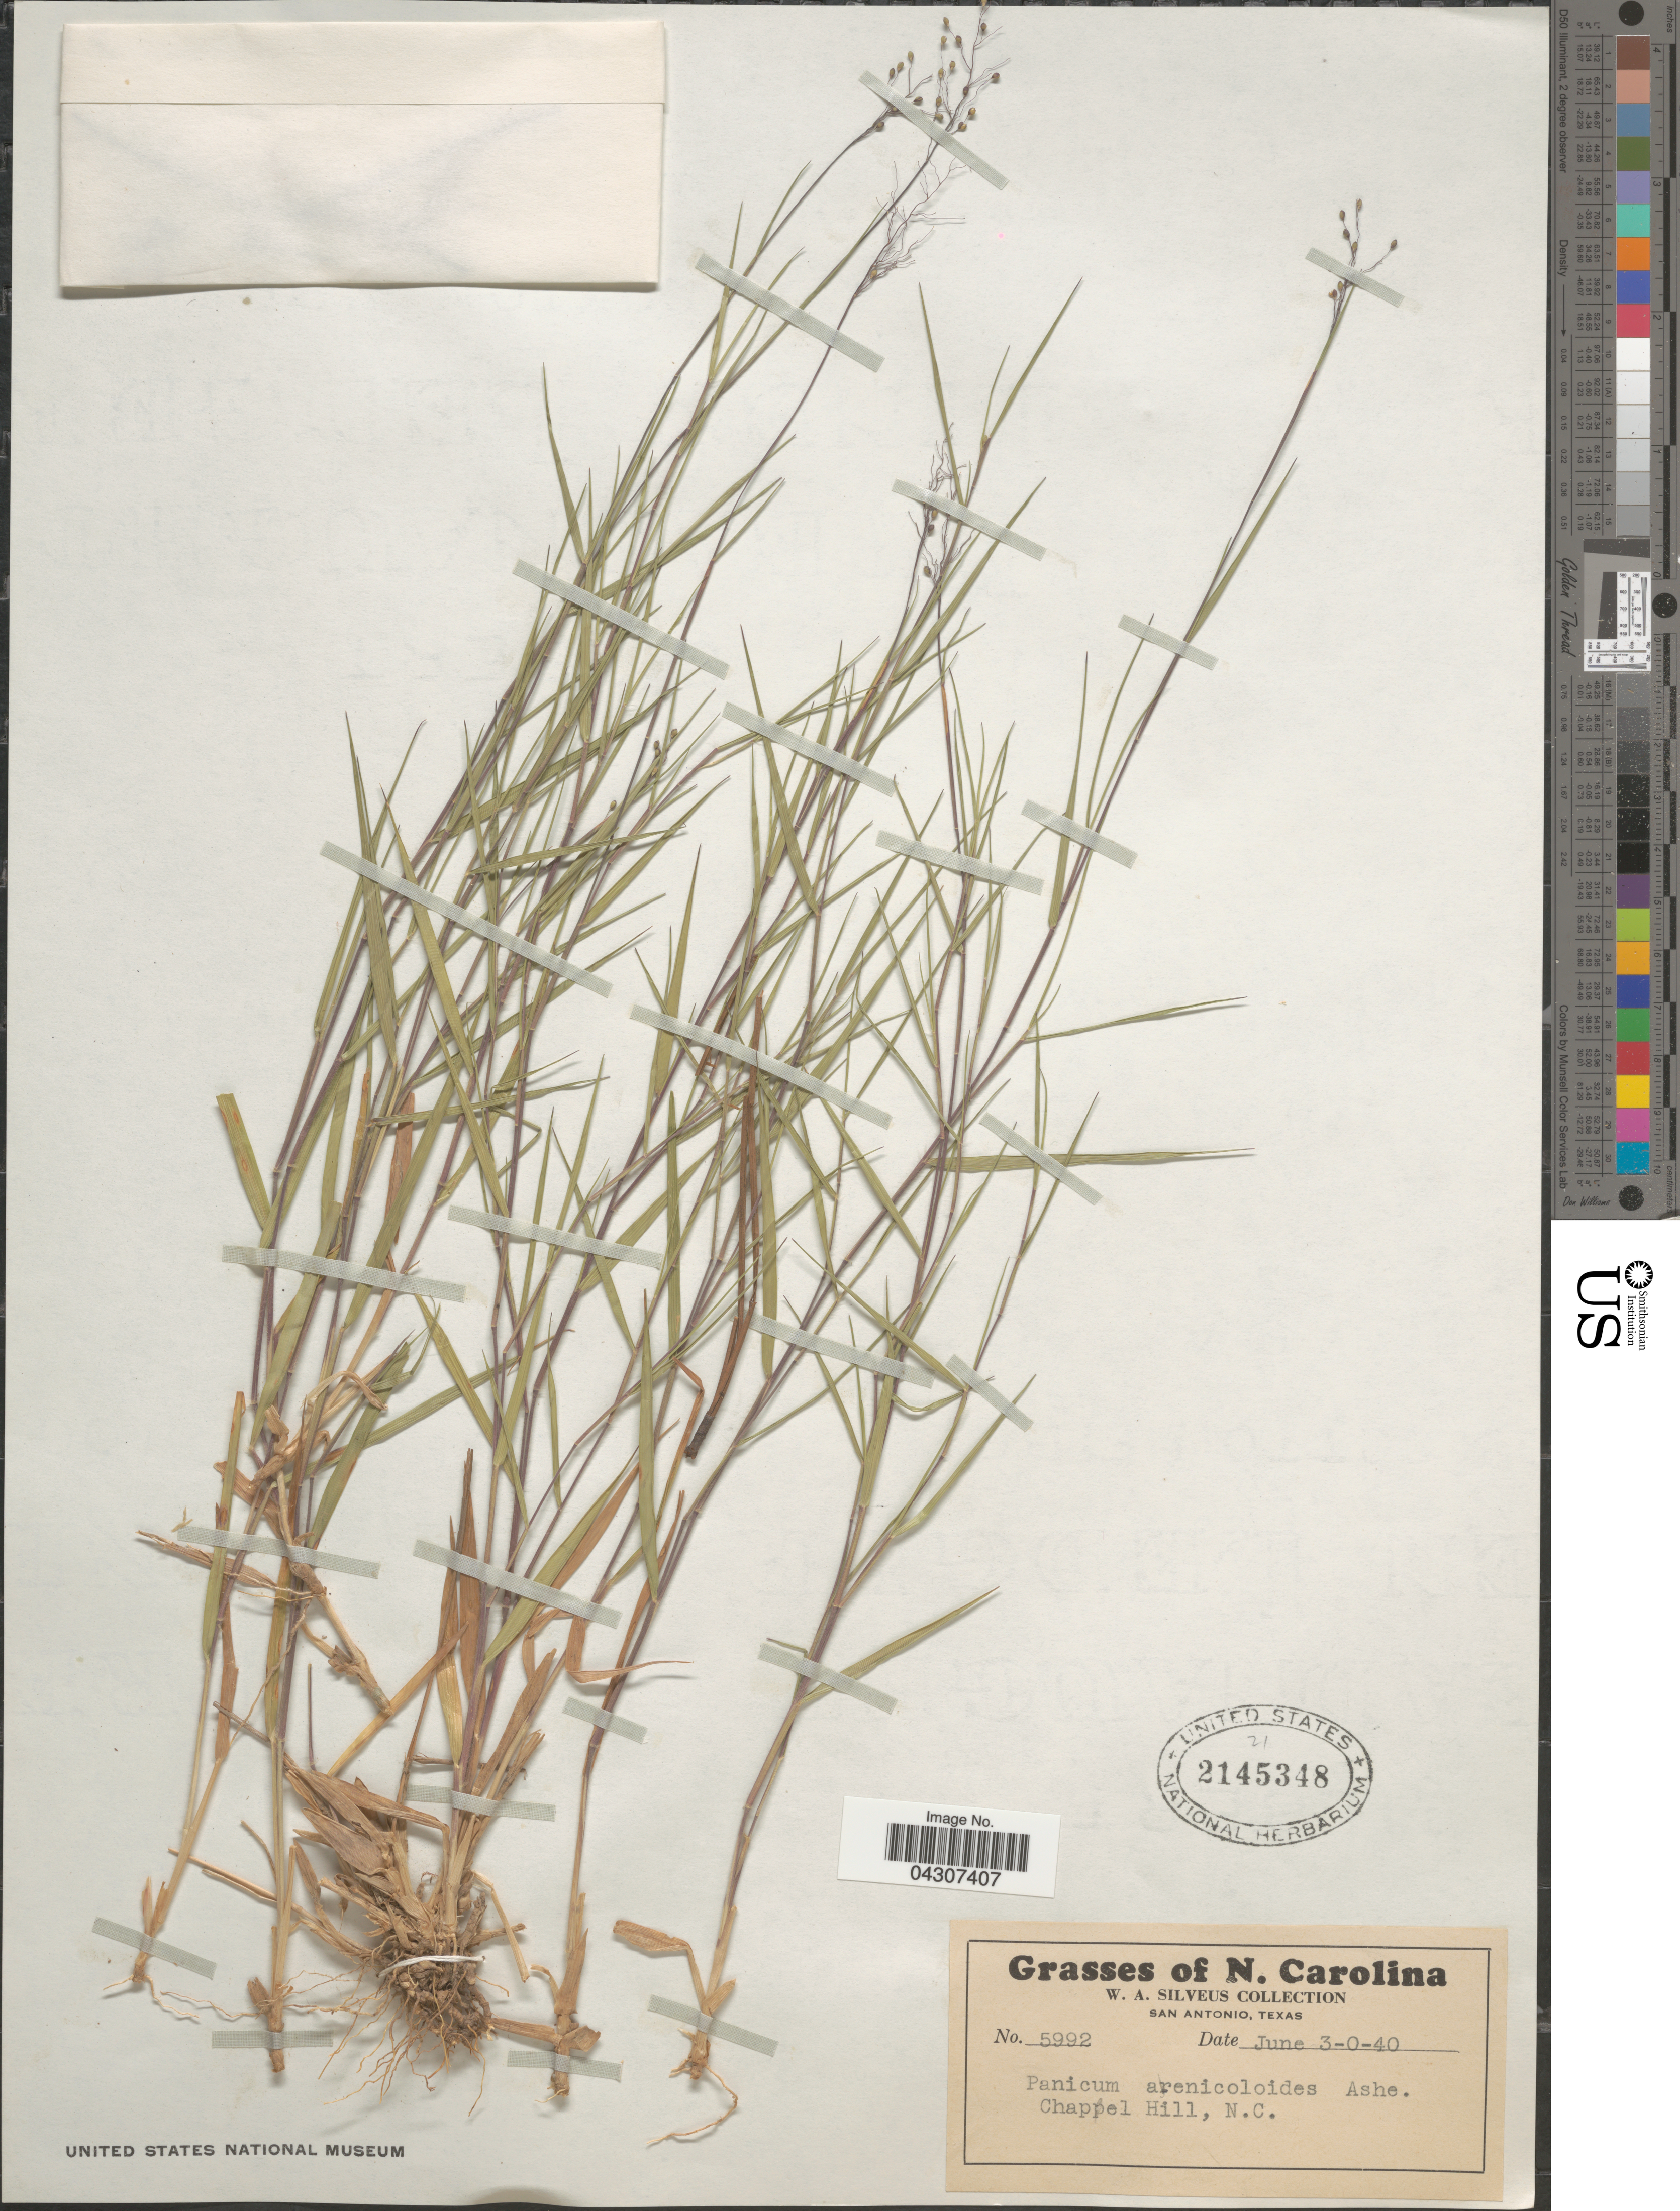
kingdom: Plantae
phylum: Tracheophyta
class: Liliopsida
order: Poales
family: Poaceae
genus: Dichanthelium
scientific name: Dichanthelium aciculare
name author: (Desv. ex Poir.) Gould & C.A. Clark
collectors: W. Silveus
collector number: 5992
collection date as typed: Transcribed d/m/y: 30/6/40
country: United States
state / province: North Carolina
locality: Chapel Hill.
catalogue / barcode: US 2145348